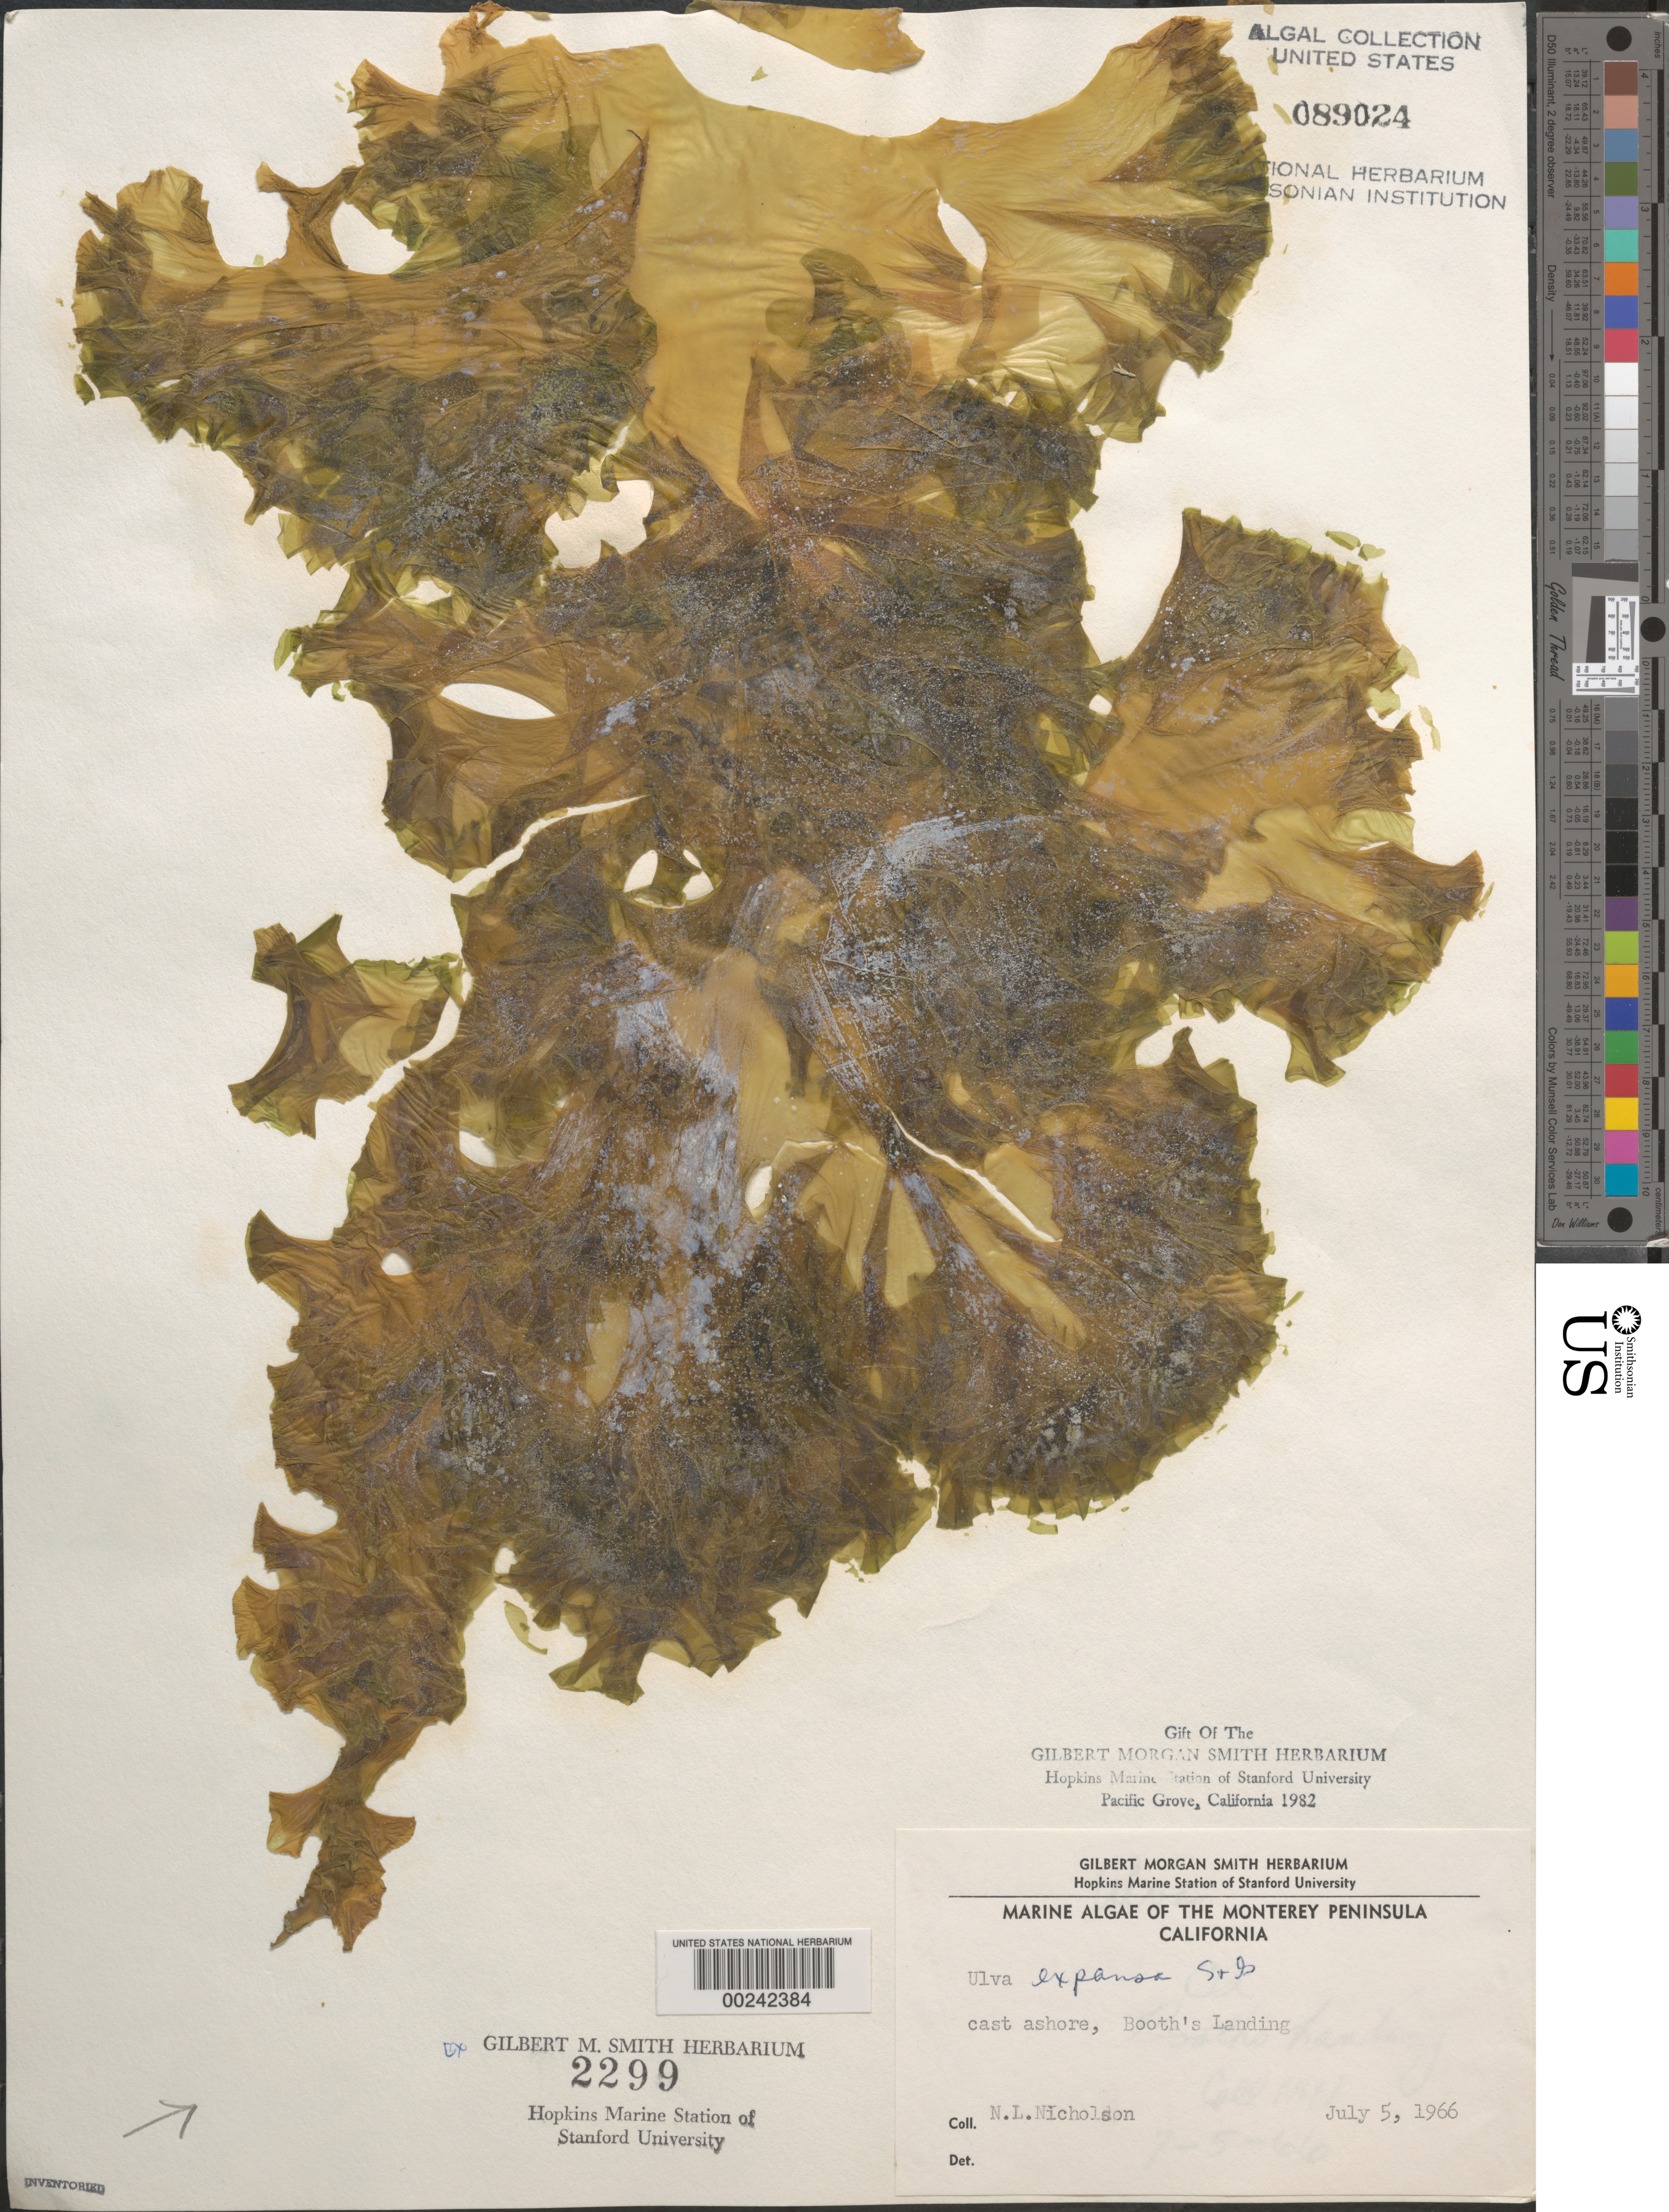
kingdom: Plantae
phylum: Chlorophyta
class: Ulvophyceae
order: Ulvales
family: Ulvaceae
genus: Ulva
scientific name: Ulva expansa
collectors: N. Nicholson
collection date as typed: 05 Jul 1966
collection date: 1966-07-05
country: United States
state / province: California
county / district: Monterey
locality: Booth's Landing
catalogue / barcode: US 89024